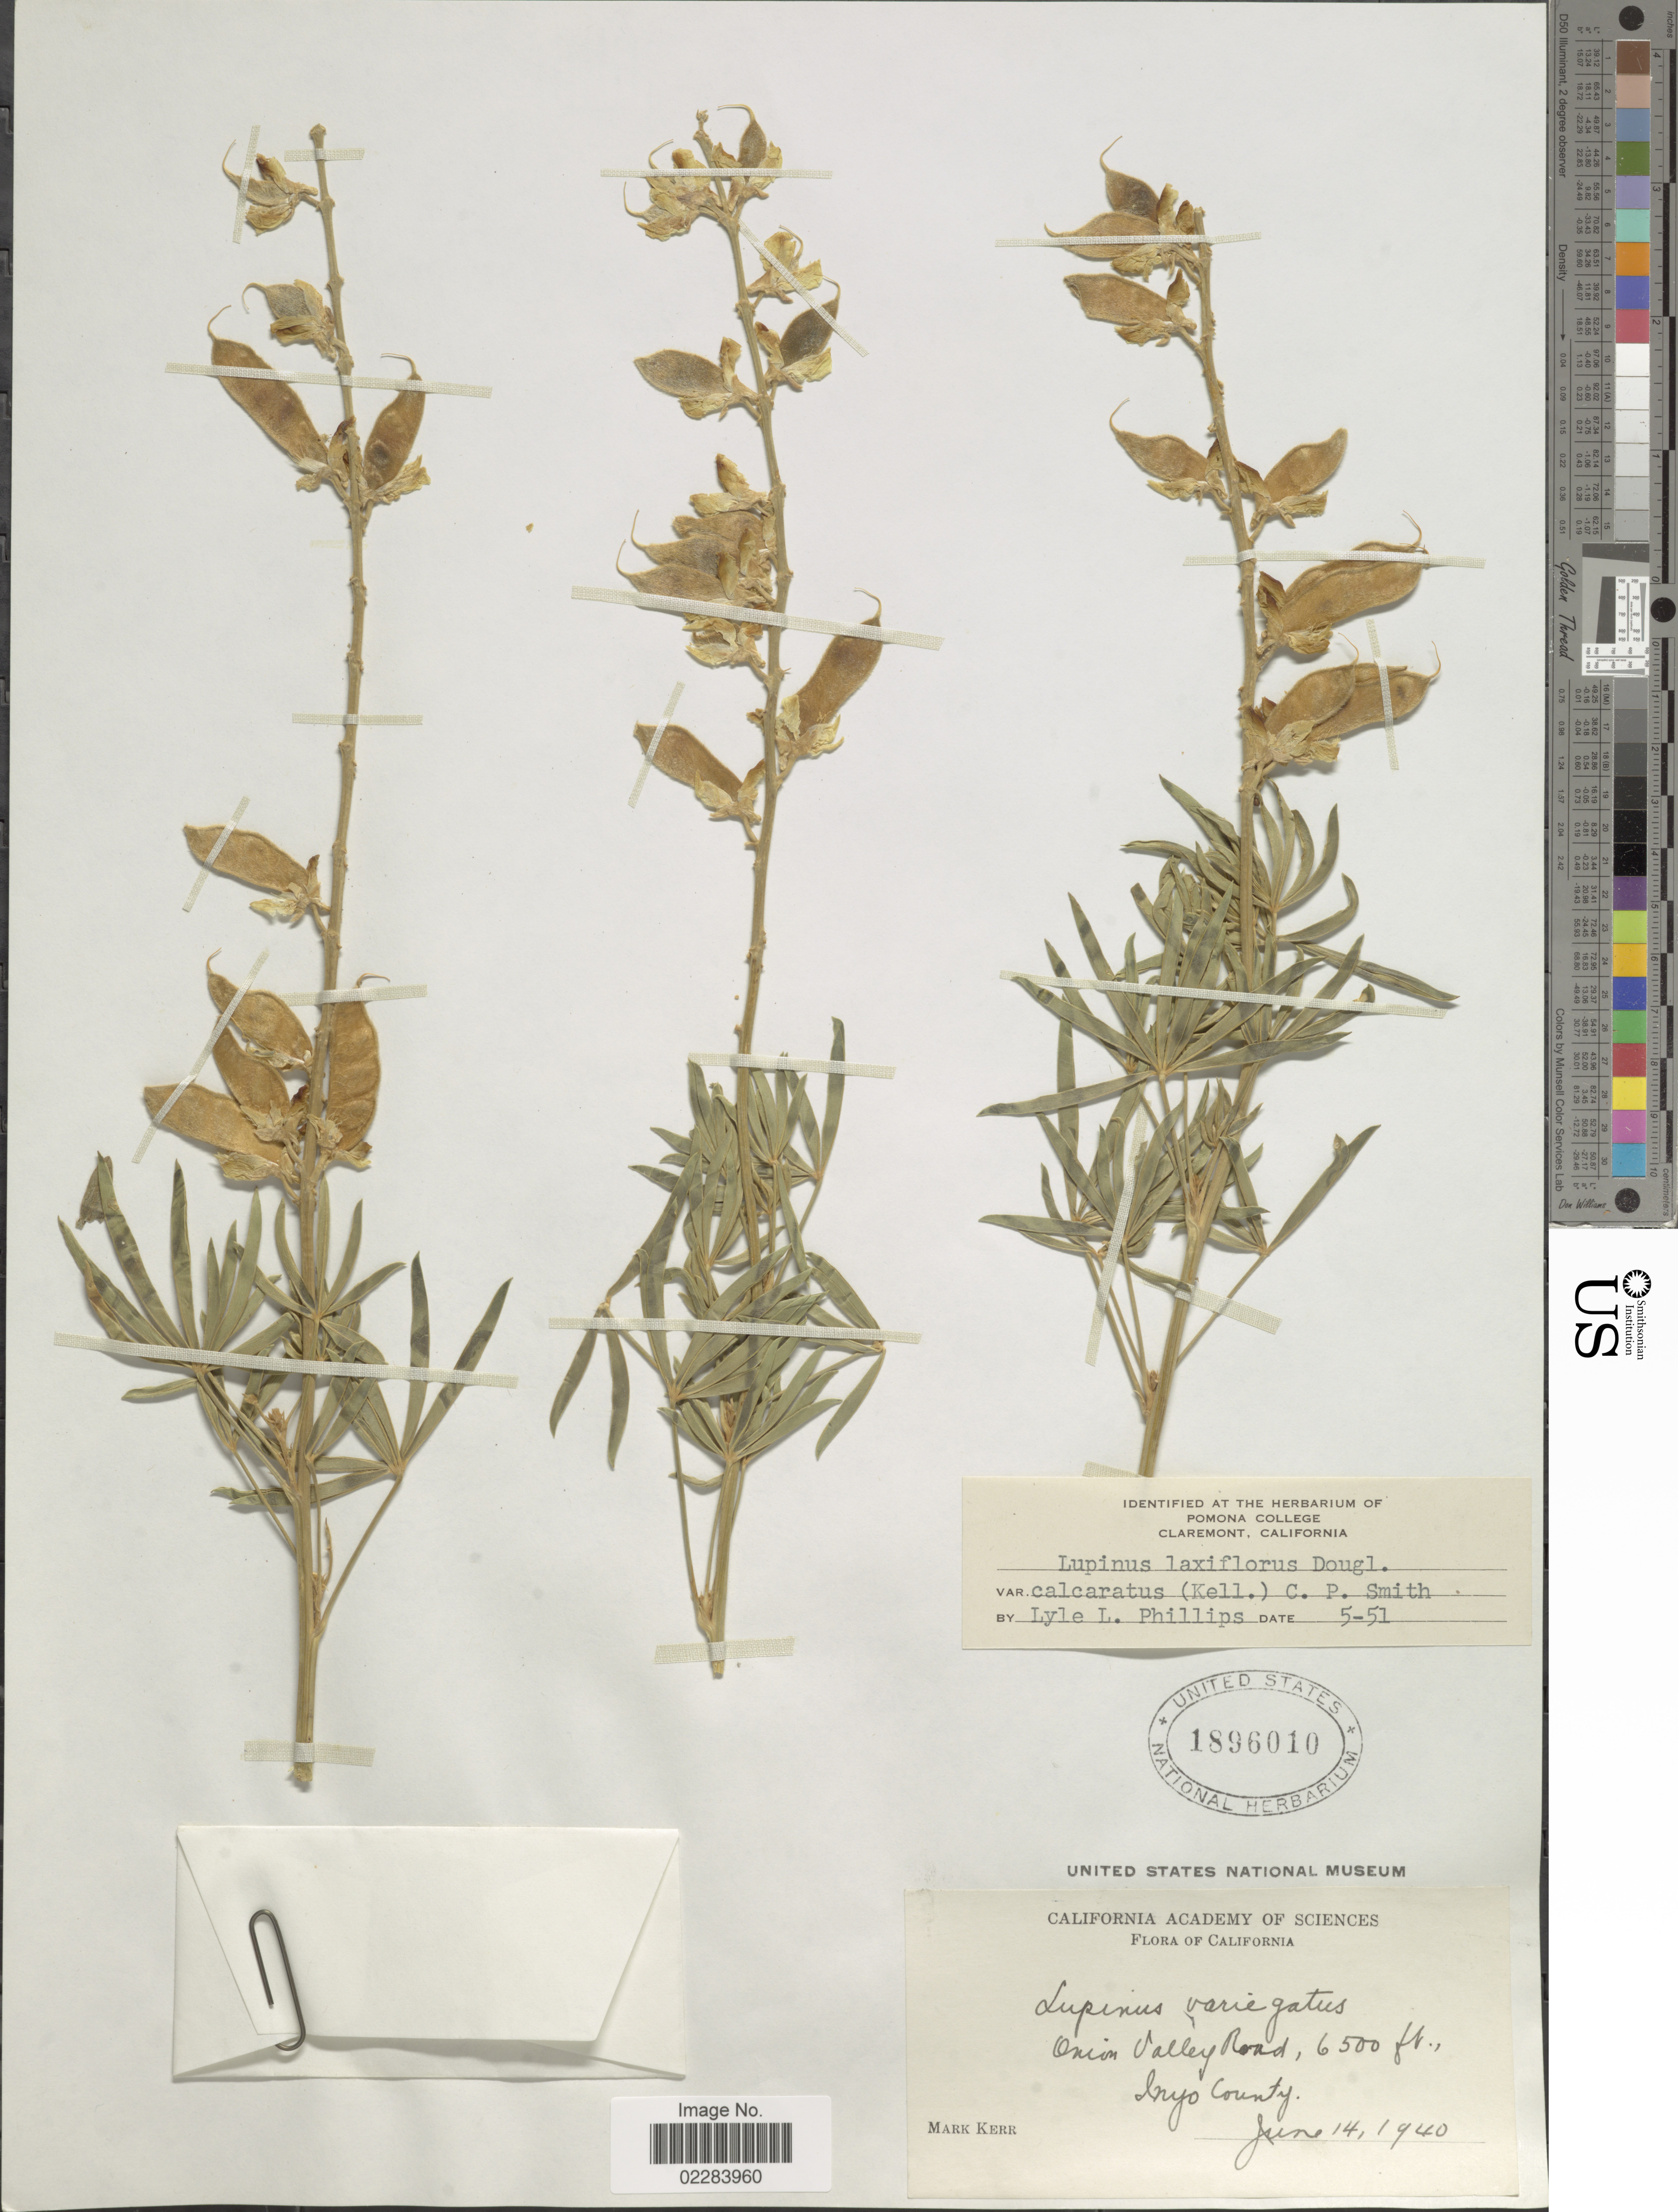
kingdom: Plantae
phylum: Tracheophyta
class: Magnoliopsida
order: Fabales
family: Fabaceae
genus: Lupinus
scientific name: Lupinus arbustus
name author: Lindl.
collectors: M. Kerr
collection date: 1940-06-14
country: United States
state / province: California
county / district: Inyo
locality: Onion Valley Road. Inyo County.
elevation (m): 1981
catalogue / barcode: US 1896010